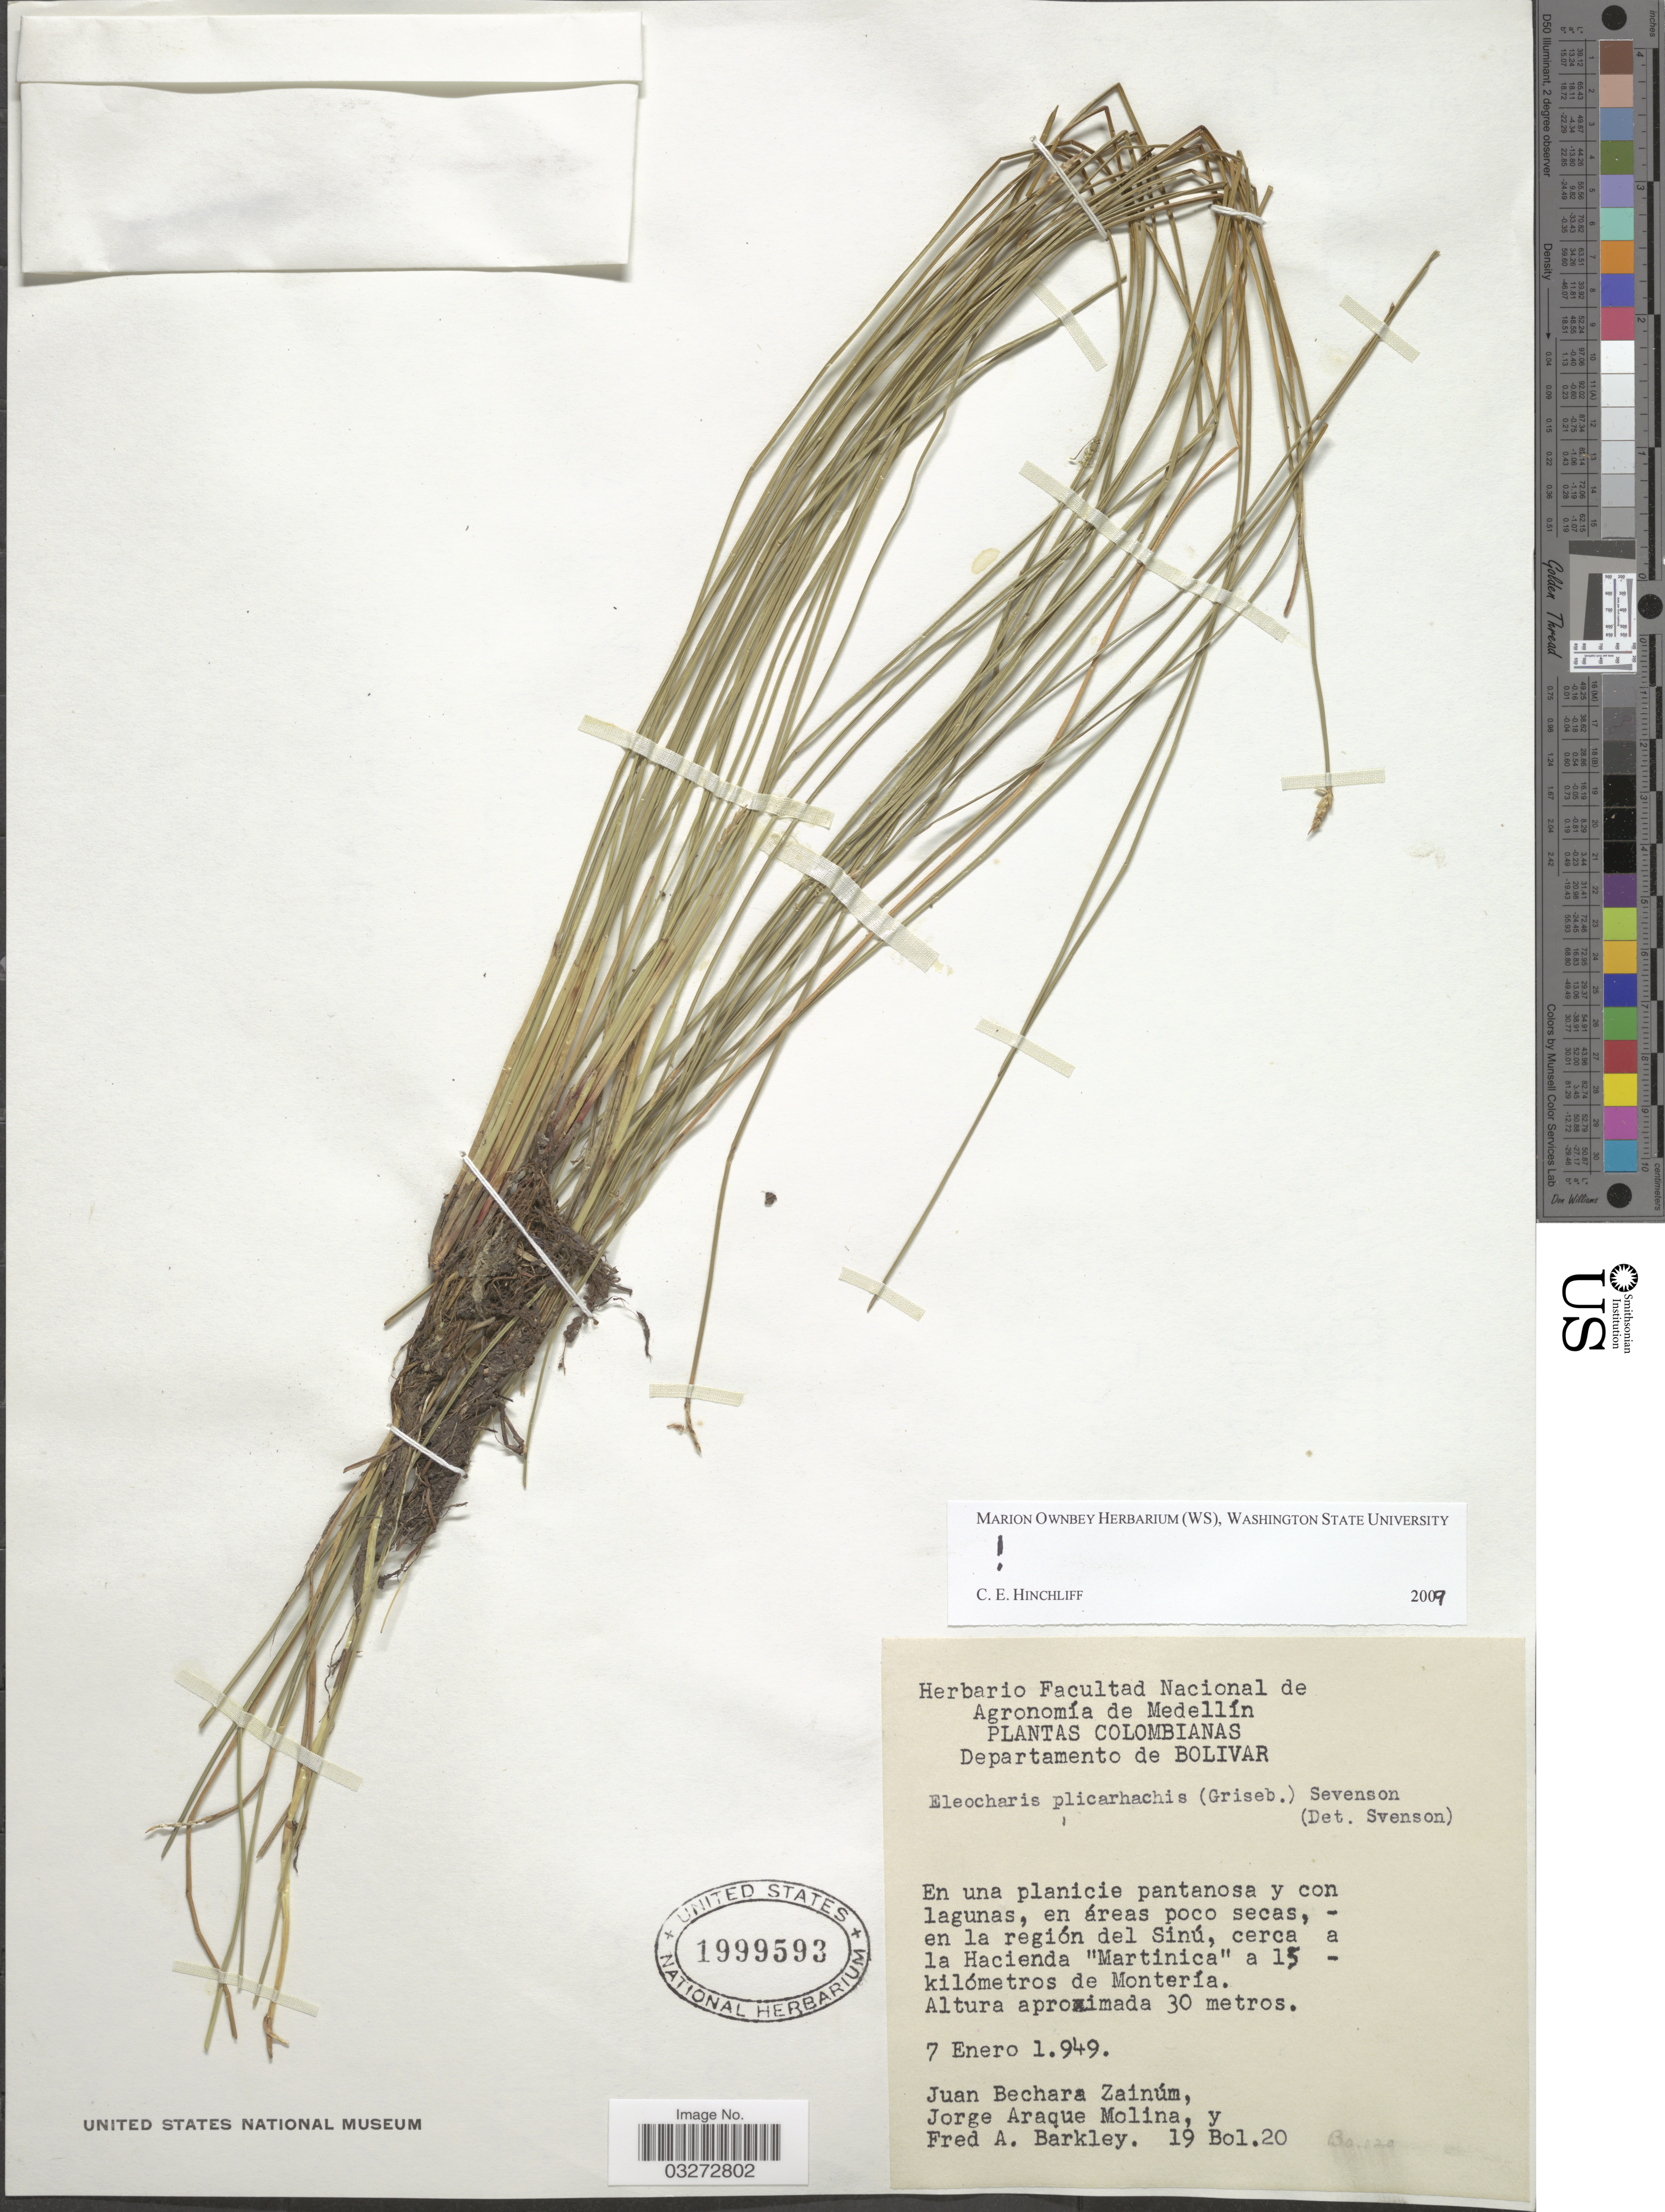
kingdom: Plantae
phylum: Tracheophyta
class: Liliopsida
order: Poales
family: Cyperaceae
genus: Eleocharis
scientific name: Eleocharis plicarhachis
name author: (Griseb.) Svenson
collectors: J. Zainúm, J. A. Molina & F. A. Barkley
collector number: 19 Bol.20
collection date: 1949-01-07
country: Colombia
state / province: Bolívar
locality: Departamento de Bolivar. En la región del Sinú, cerca a la Hacienda "Martinica" a 15 kilómetros de Montería.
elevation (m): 30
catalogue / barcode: US 1999593